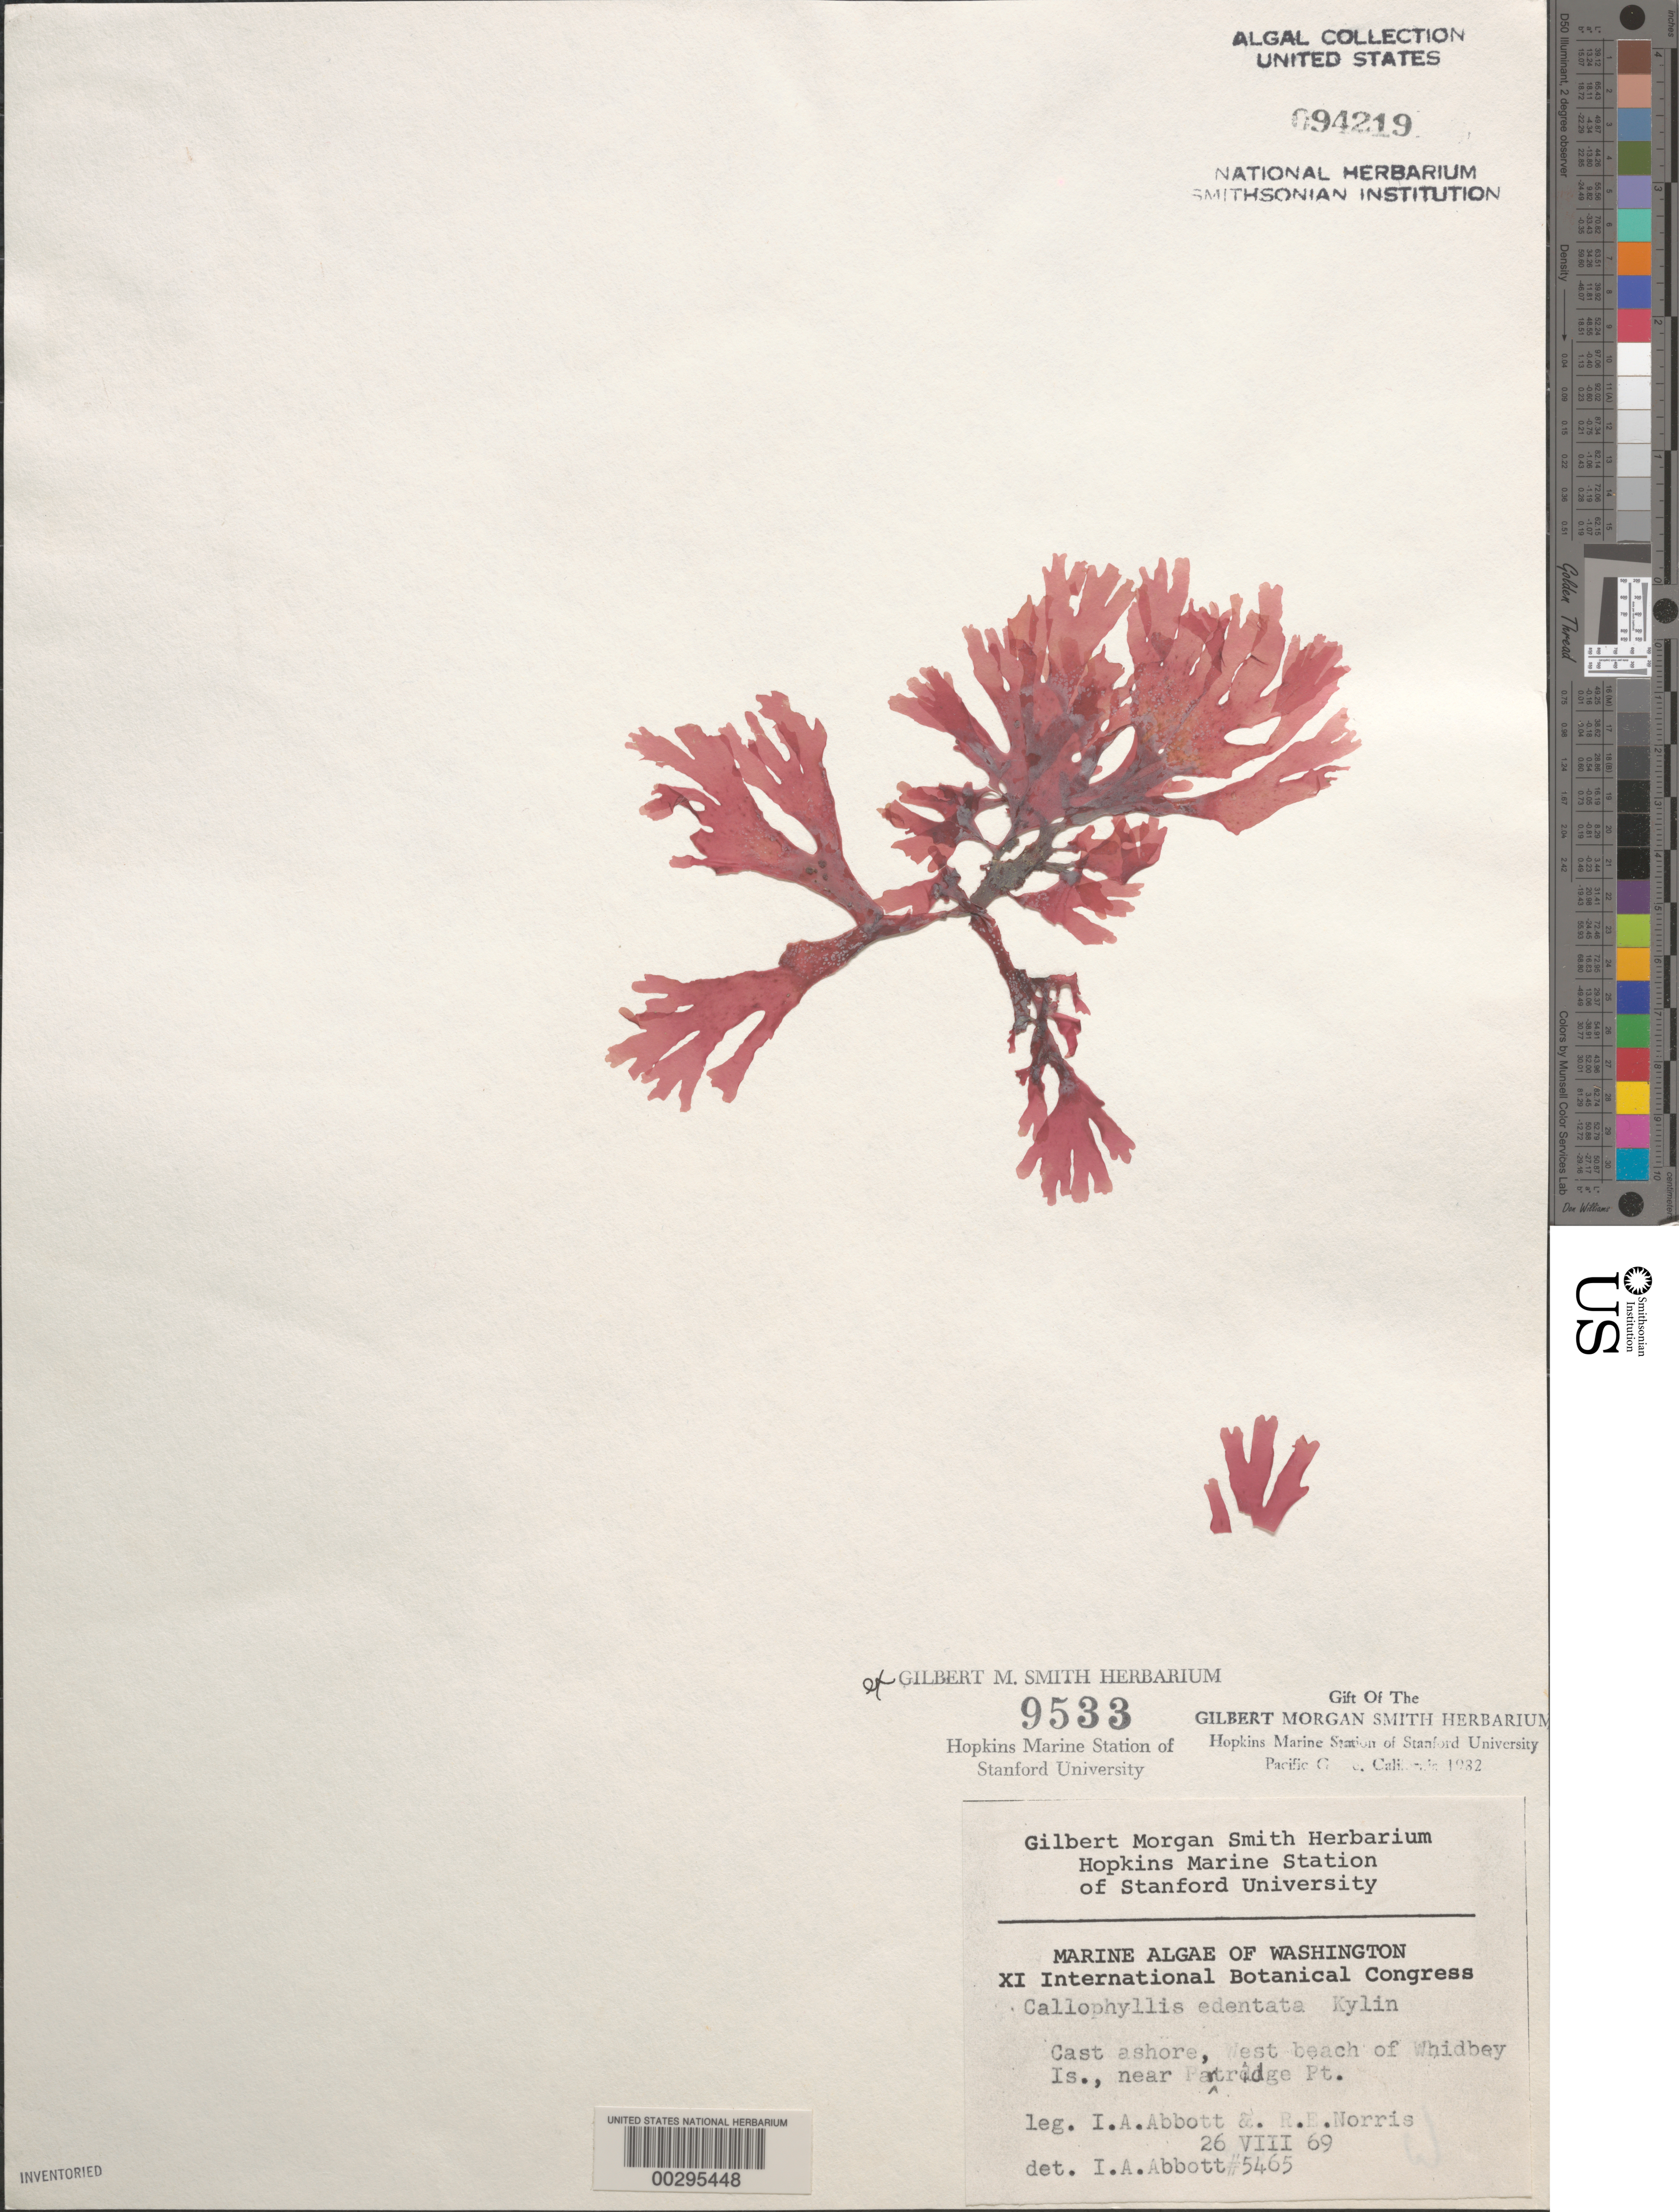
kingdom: Plantae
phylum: Rhodophyta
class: Florideophyceae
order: Gigartinales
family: Kallymeniaceae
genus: Callophyllis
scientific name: Callophyllis edentata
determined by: Abbott, Isabella A.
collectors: I. A. Abbott & R. E. Norris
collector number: IAA 5465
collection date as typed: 26 Aug 1969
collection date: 1969-08-26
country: United States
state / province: Washington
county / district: Island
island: Whidbey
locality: West Beach near Partridge Point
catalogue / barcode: US 94219